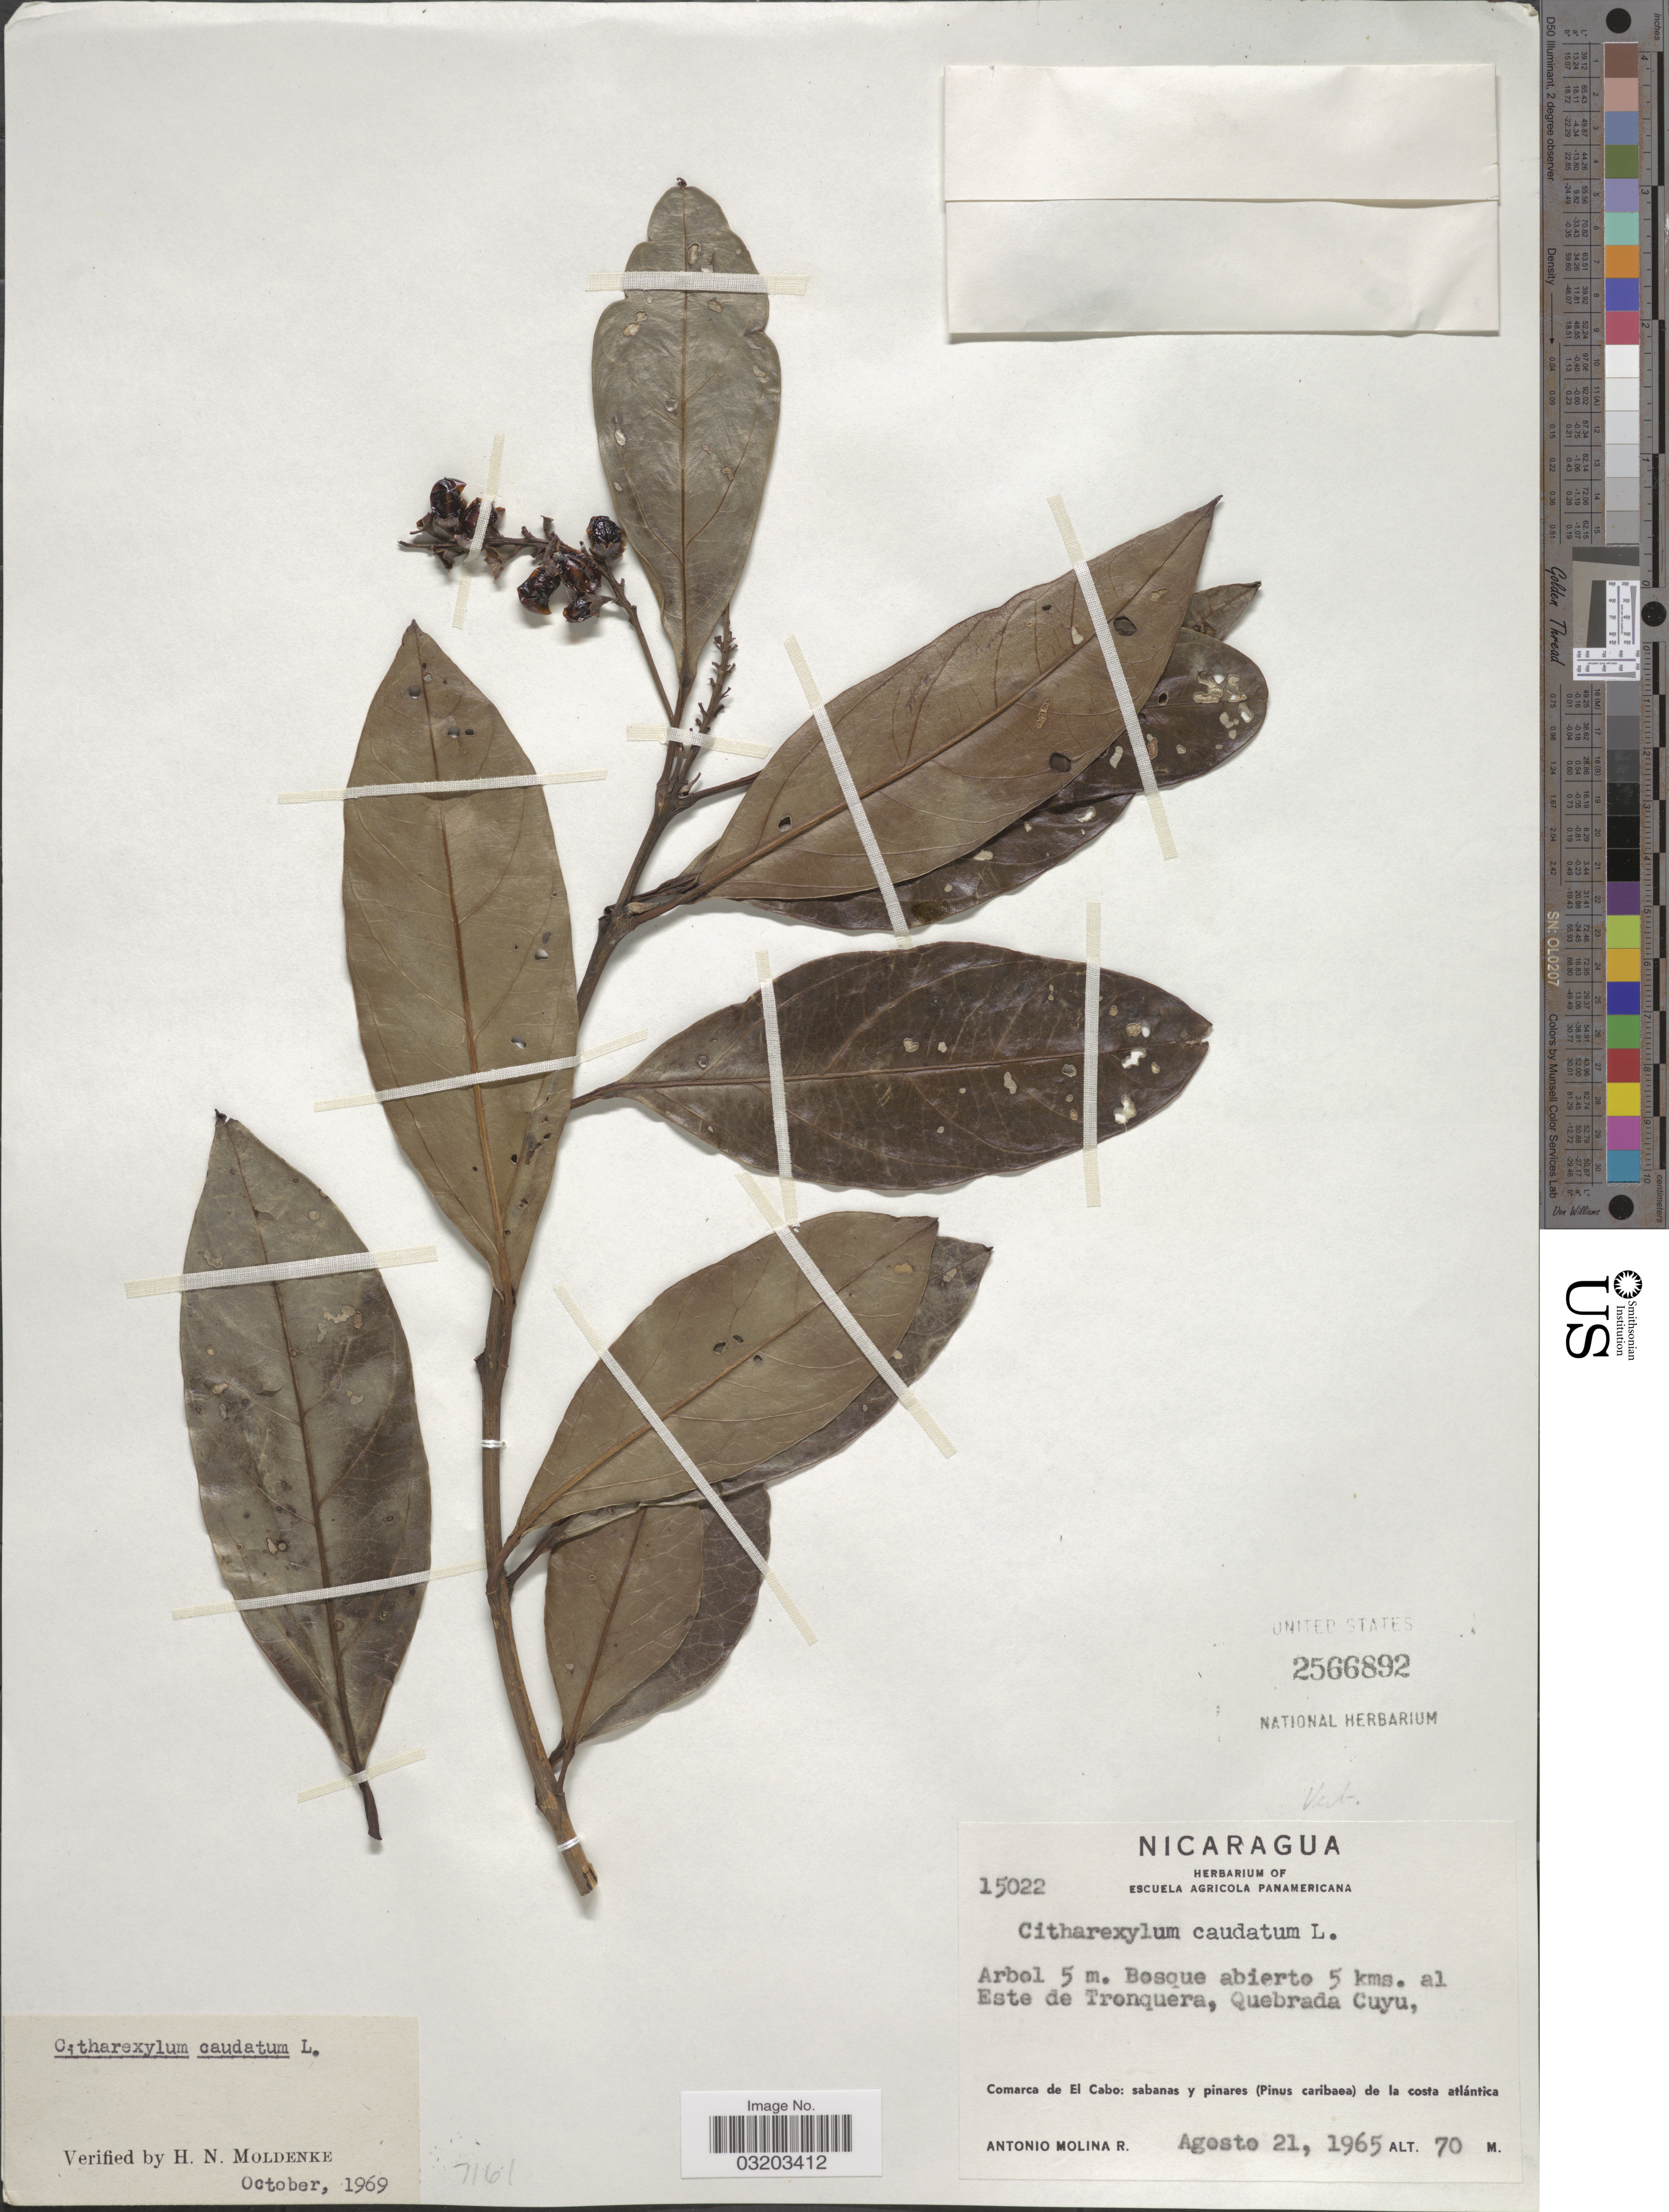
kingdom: Plantae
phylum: Tracheophyta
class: Magnoliopsida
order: Lamiales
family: Verbenaceae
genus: Citharexylum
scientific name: Citharexylum caudatum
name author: L.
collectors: A. Molina R.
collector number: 15022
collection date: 1965-08-21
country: Nicaragua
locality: Bosque abierto 5 kms. al Este de Tronquera, Quebrada Cuyu, Comarca de El Cabo: sabanas y pinares (Pinus caribaea) de la costa atlántica.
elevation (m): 70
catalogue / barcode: US 2566892